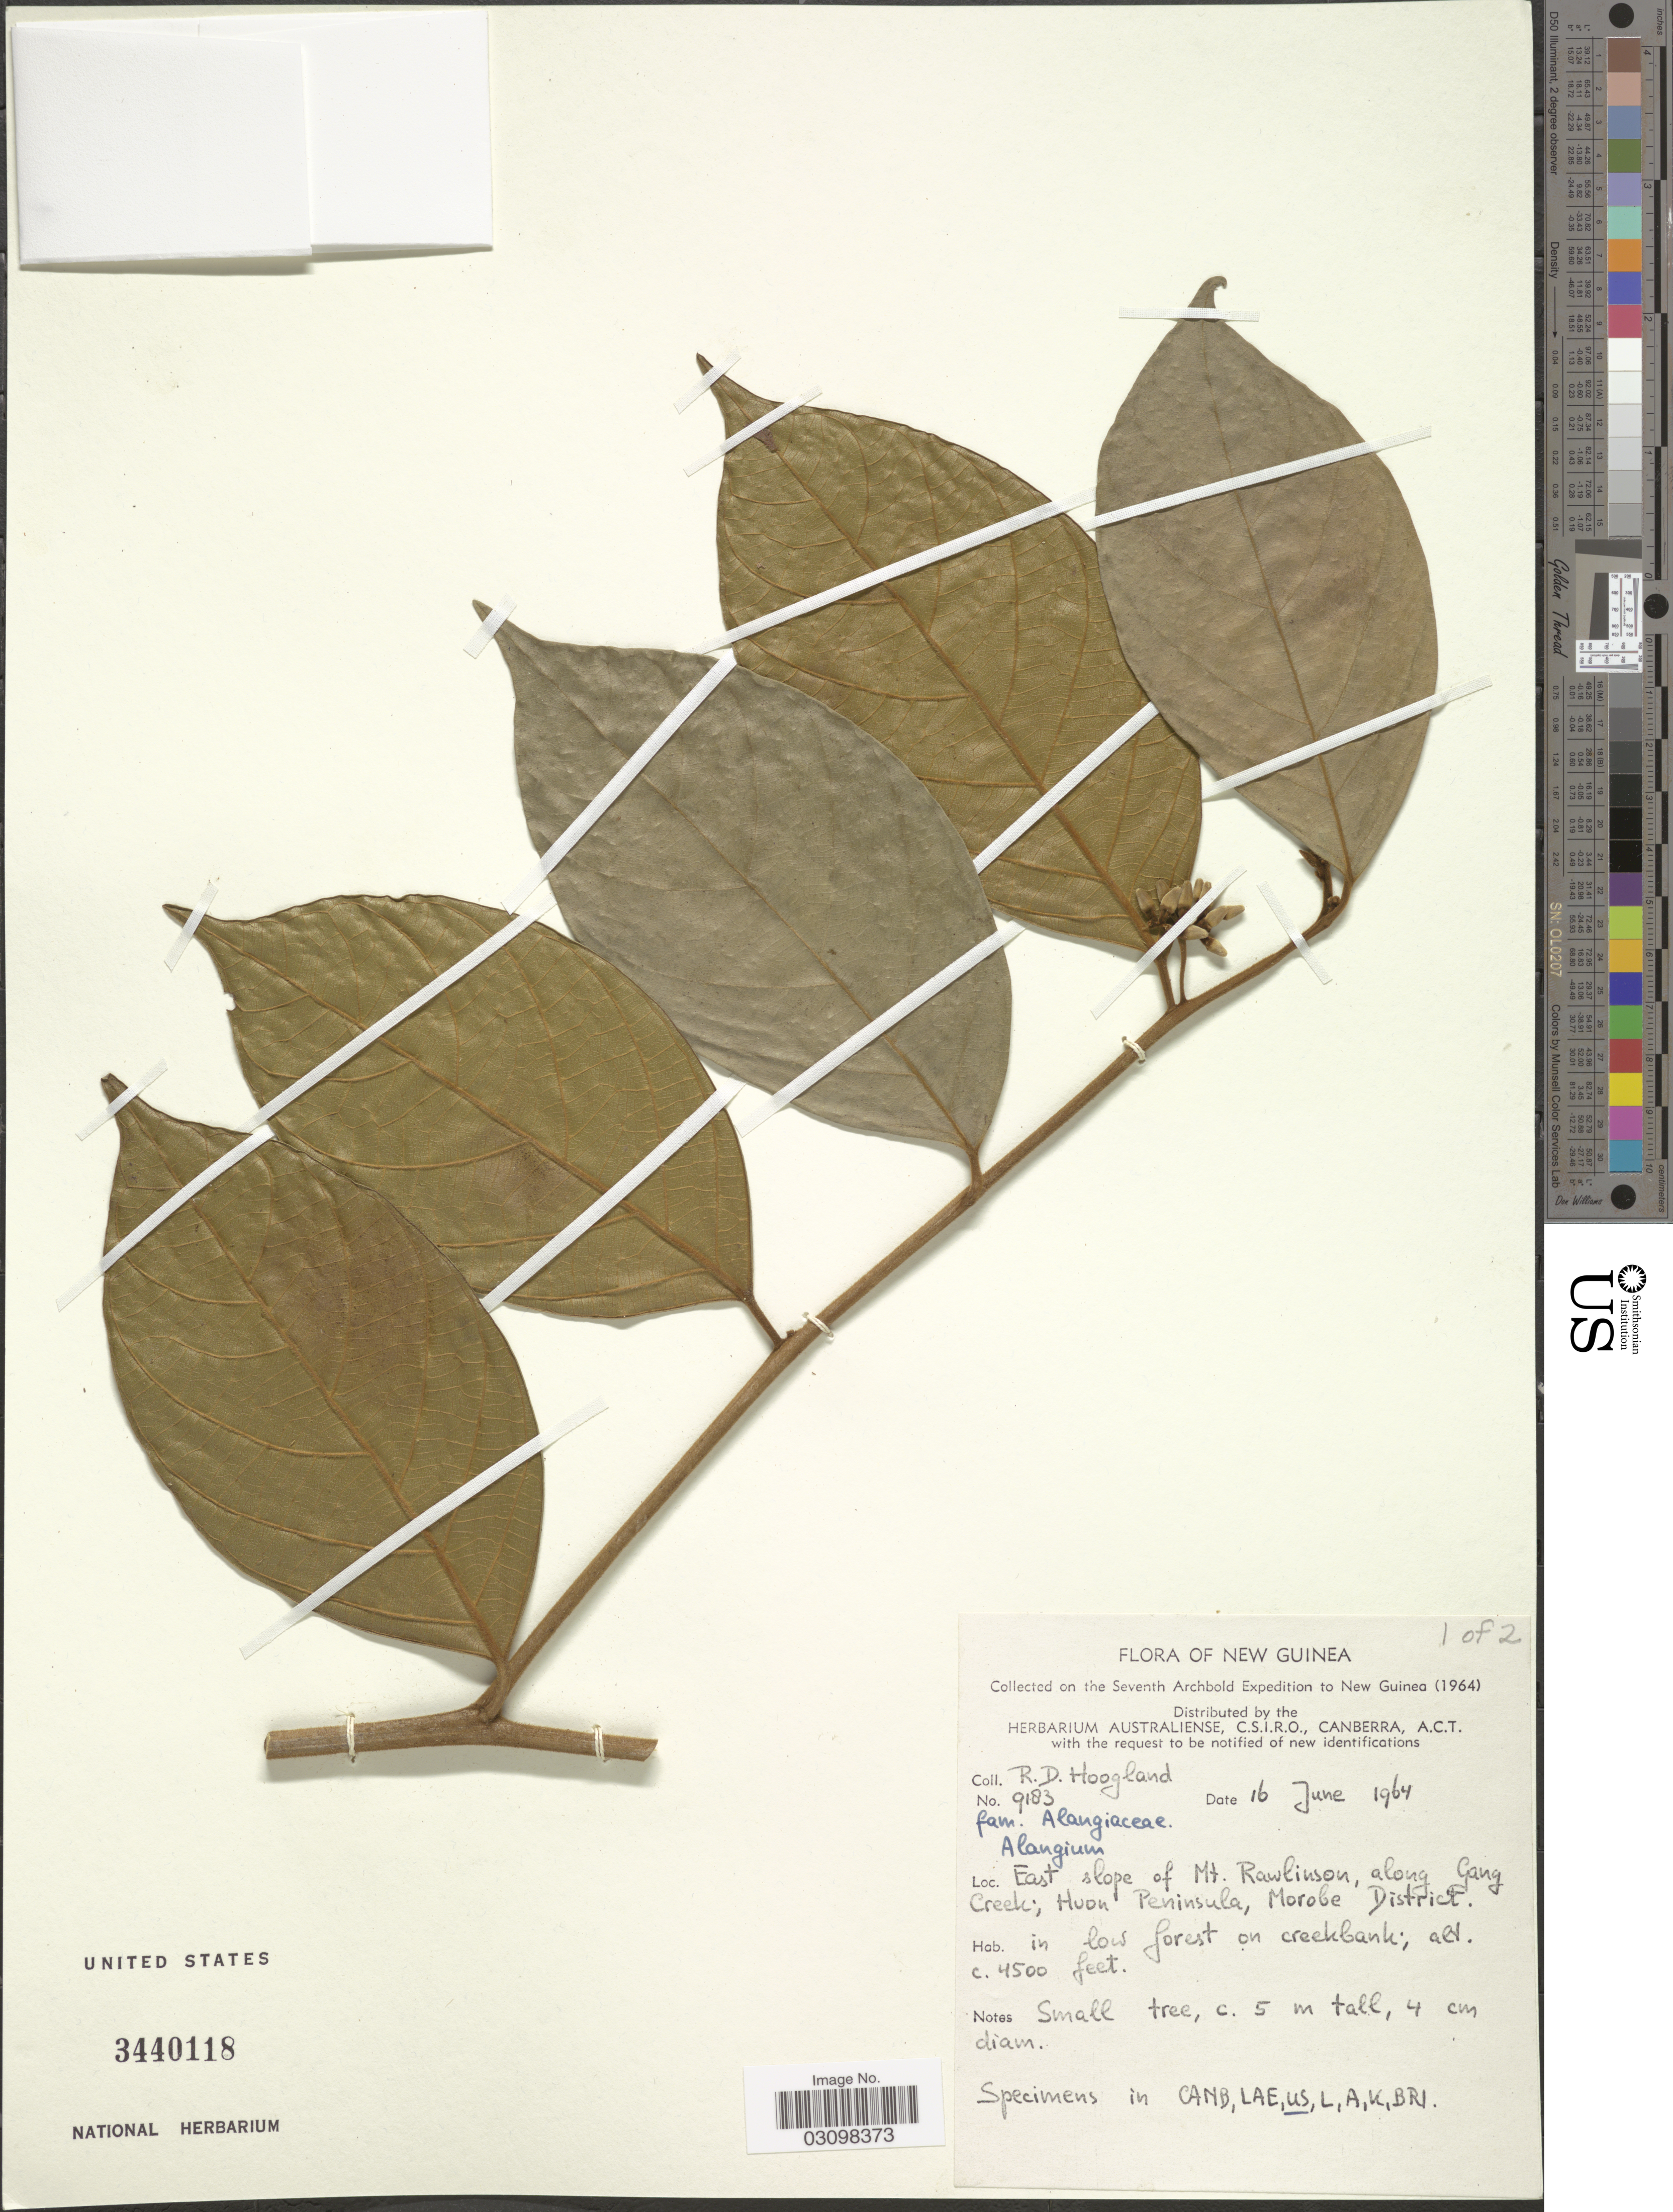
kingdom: Plantae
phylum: Tracheophyta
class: Magnoliopsida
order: Cornales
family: Cornaceae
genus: Alangium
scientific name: Alangium sp.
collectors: R. D. Hoogland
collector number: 9183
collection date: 1964-06-16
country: Papua New Guinea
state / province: Morobe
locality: New Guinea. East slope of Mt. Rawlinson, along Gang Creek; Huon Peninsula, Morobe District.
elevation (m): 1372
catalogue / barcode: US 3440118